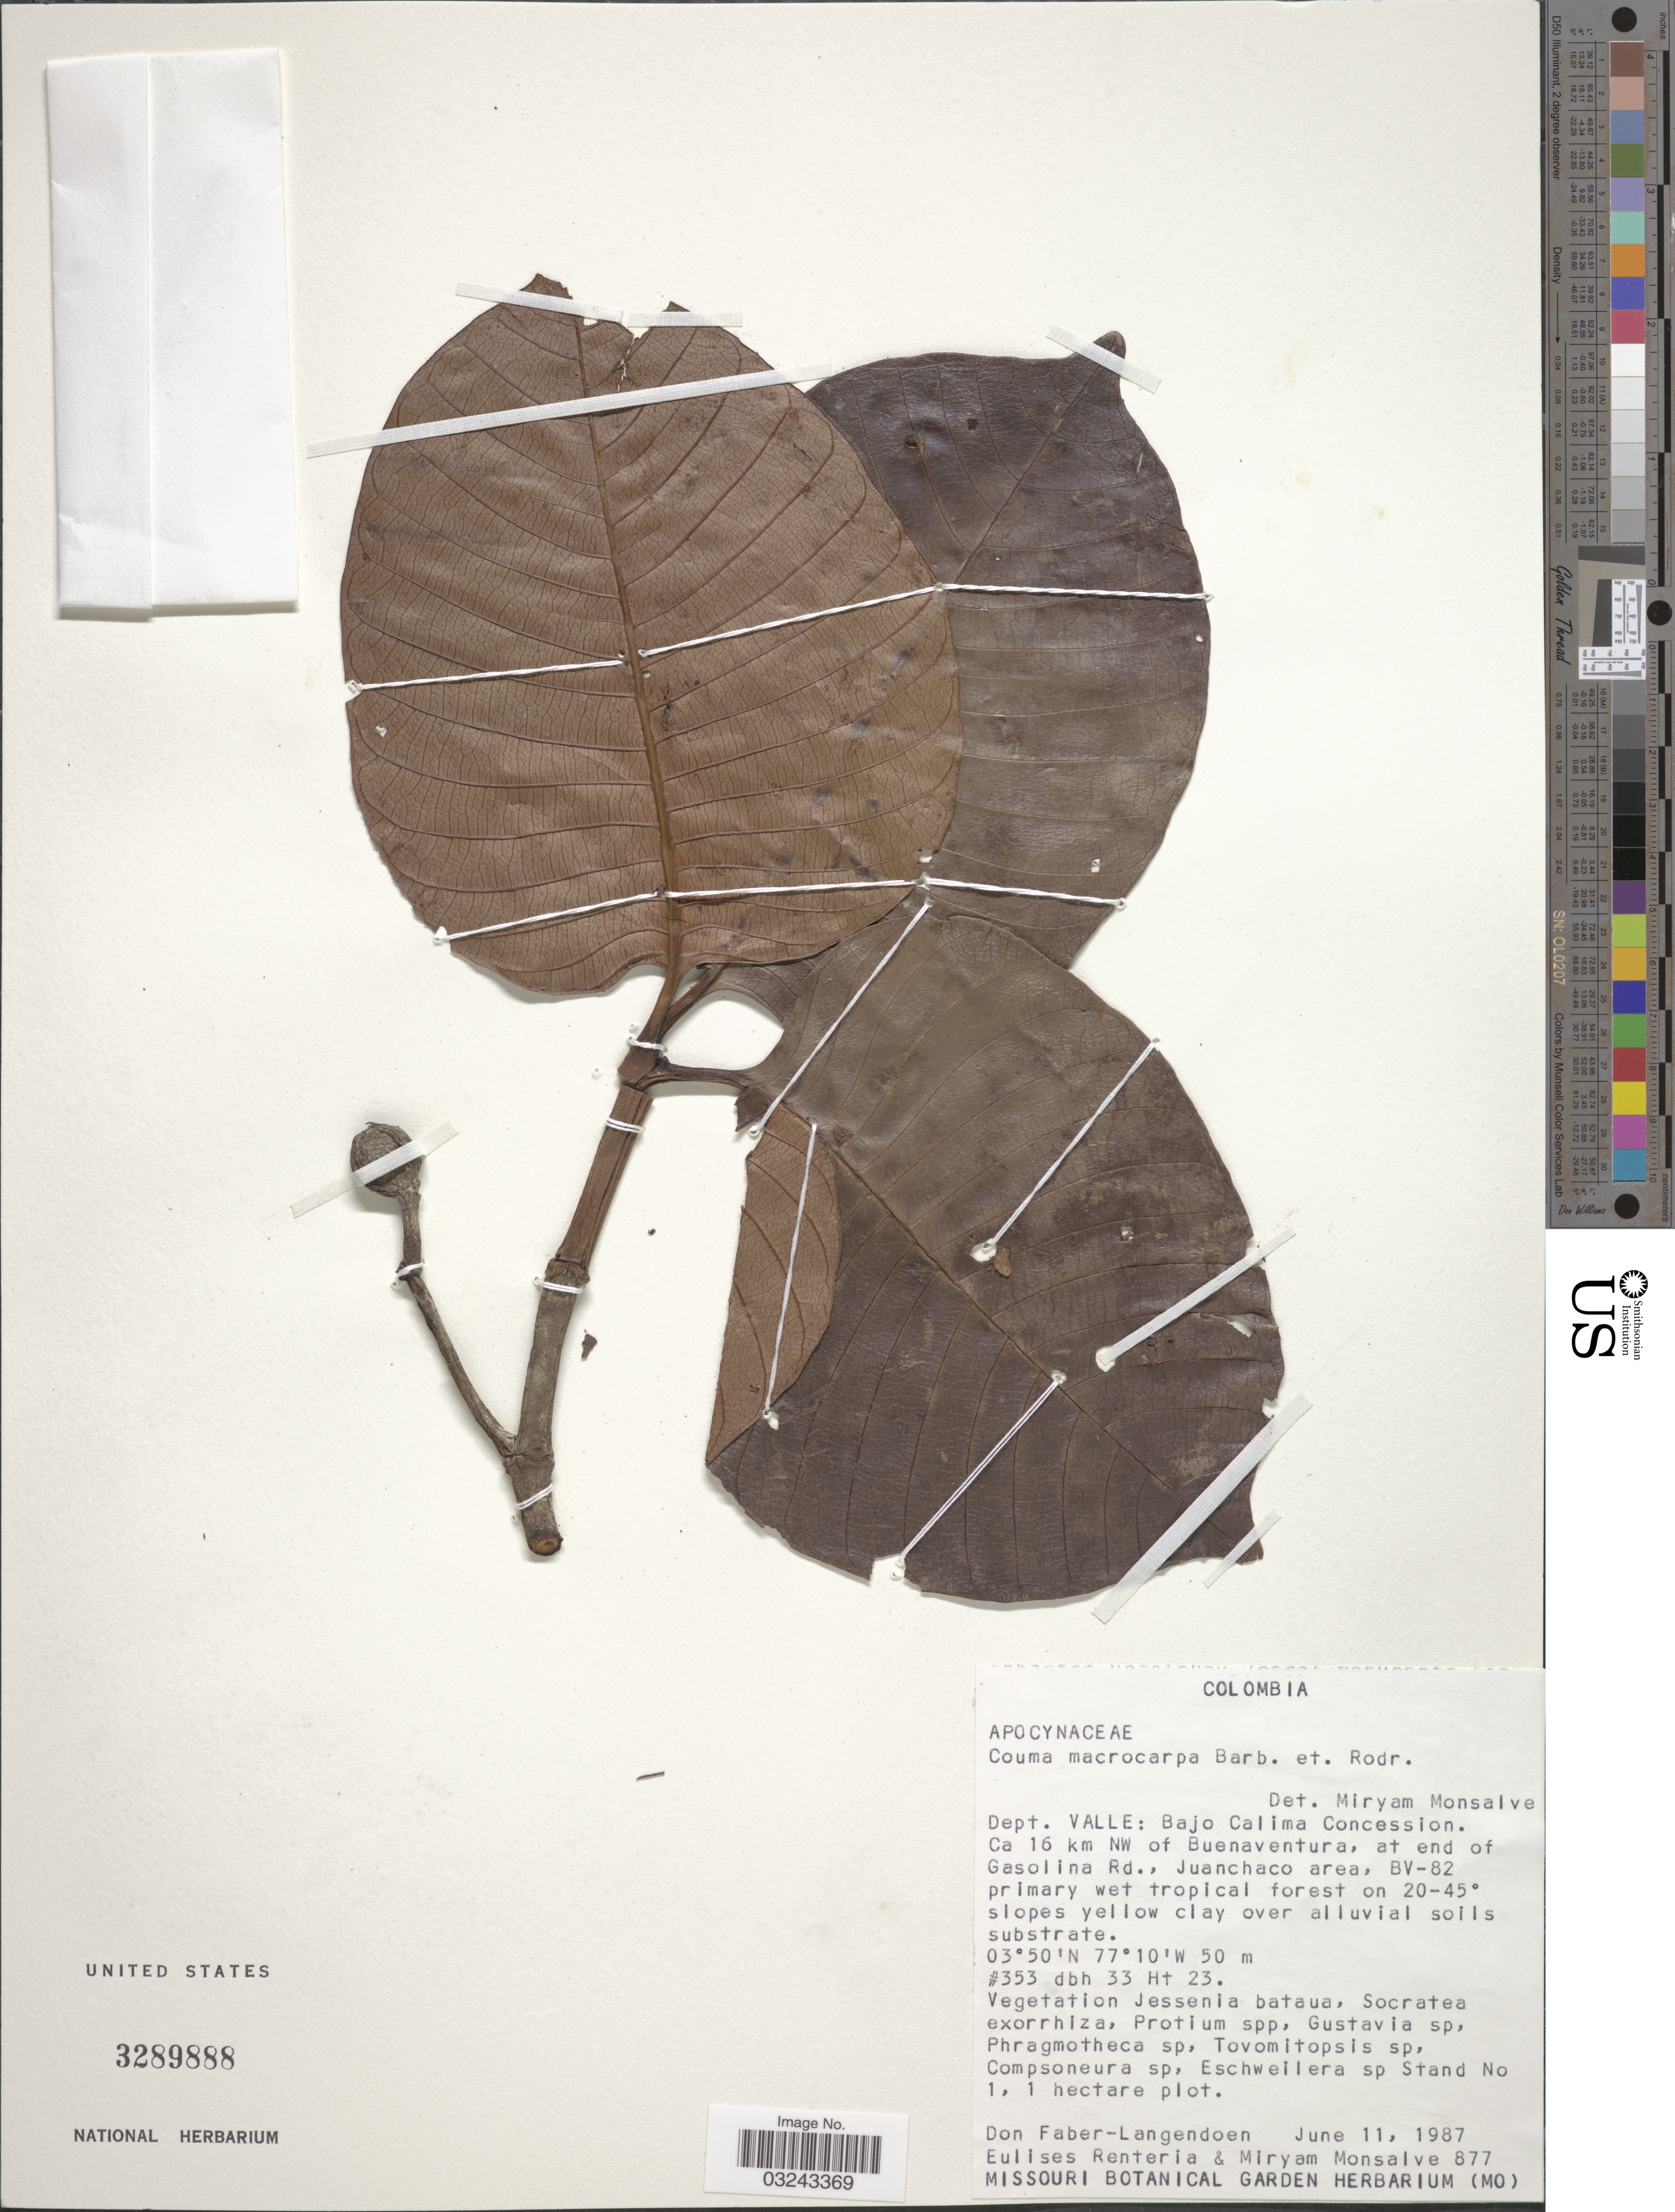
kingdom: Plantae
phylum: Tracheophyta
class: Magnoliopsida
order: Gentianales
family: Apocynaceae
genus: Couma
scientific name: Couma macrocarpa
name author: Barb. Rodr.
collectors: D. Faber-Langendoen, E. Renteria & M. Monsalve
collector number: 877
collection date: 1987-06-11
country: Colombia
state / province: Valle del Cauca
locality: Dept. Valle: Bajo Calima Concession. Ca 16 km NW of Buenaventura, at end of Gasolina Rd., Juanchaco area, BV-82 primary wet tropical forest on 20-45° slopes yellow clay over alluvial soils substrate.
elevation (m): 50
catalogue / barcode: US 3289888